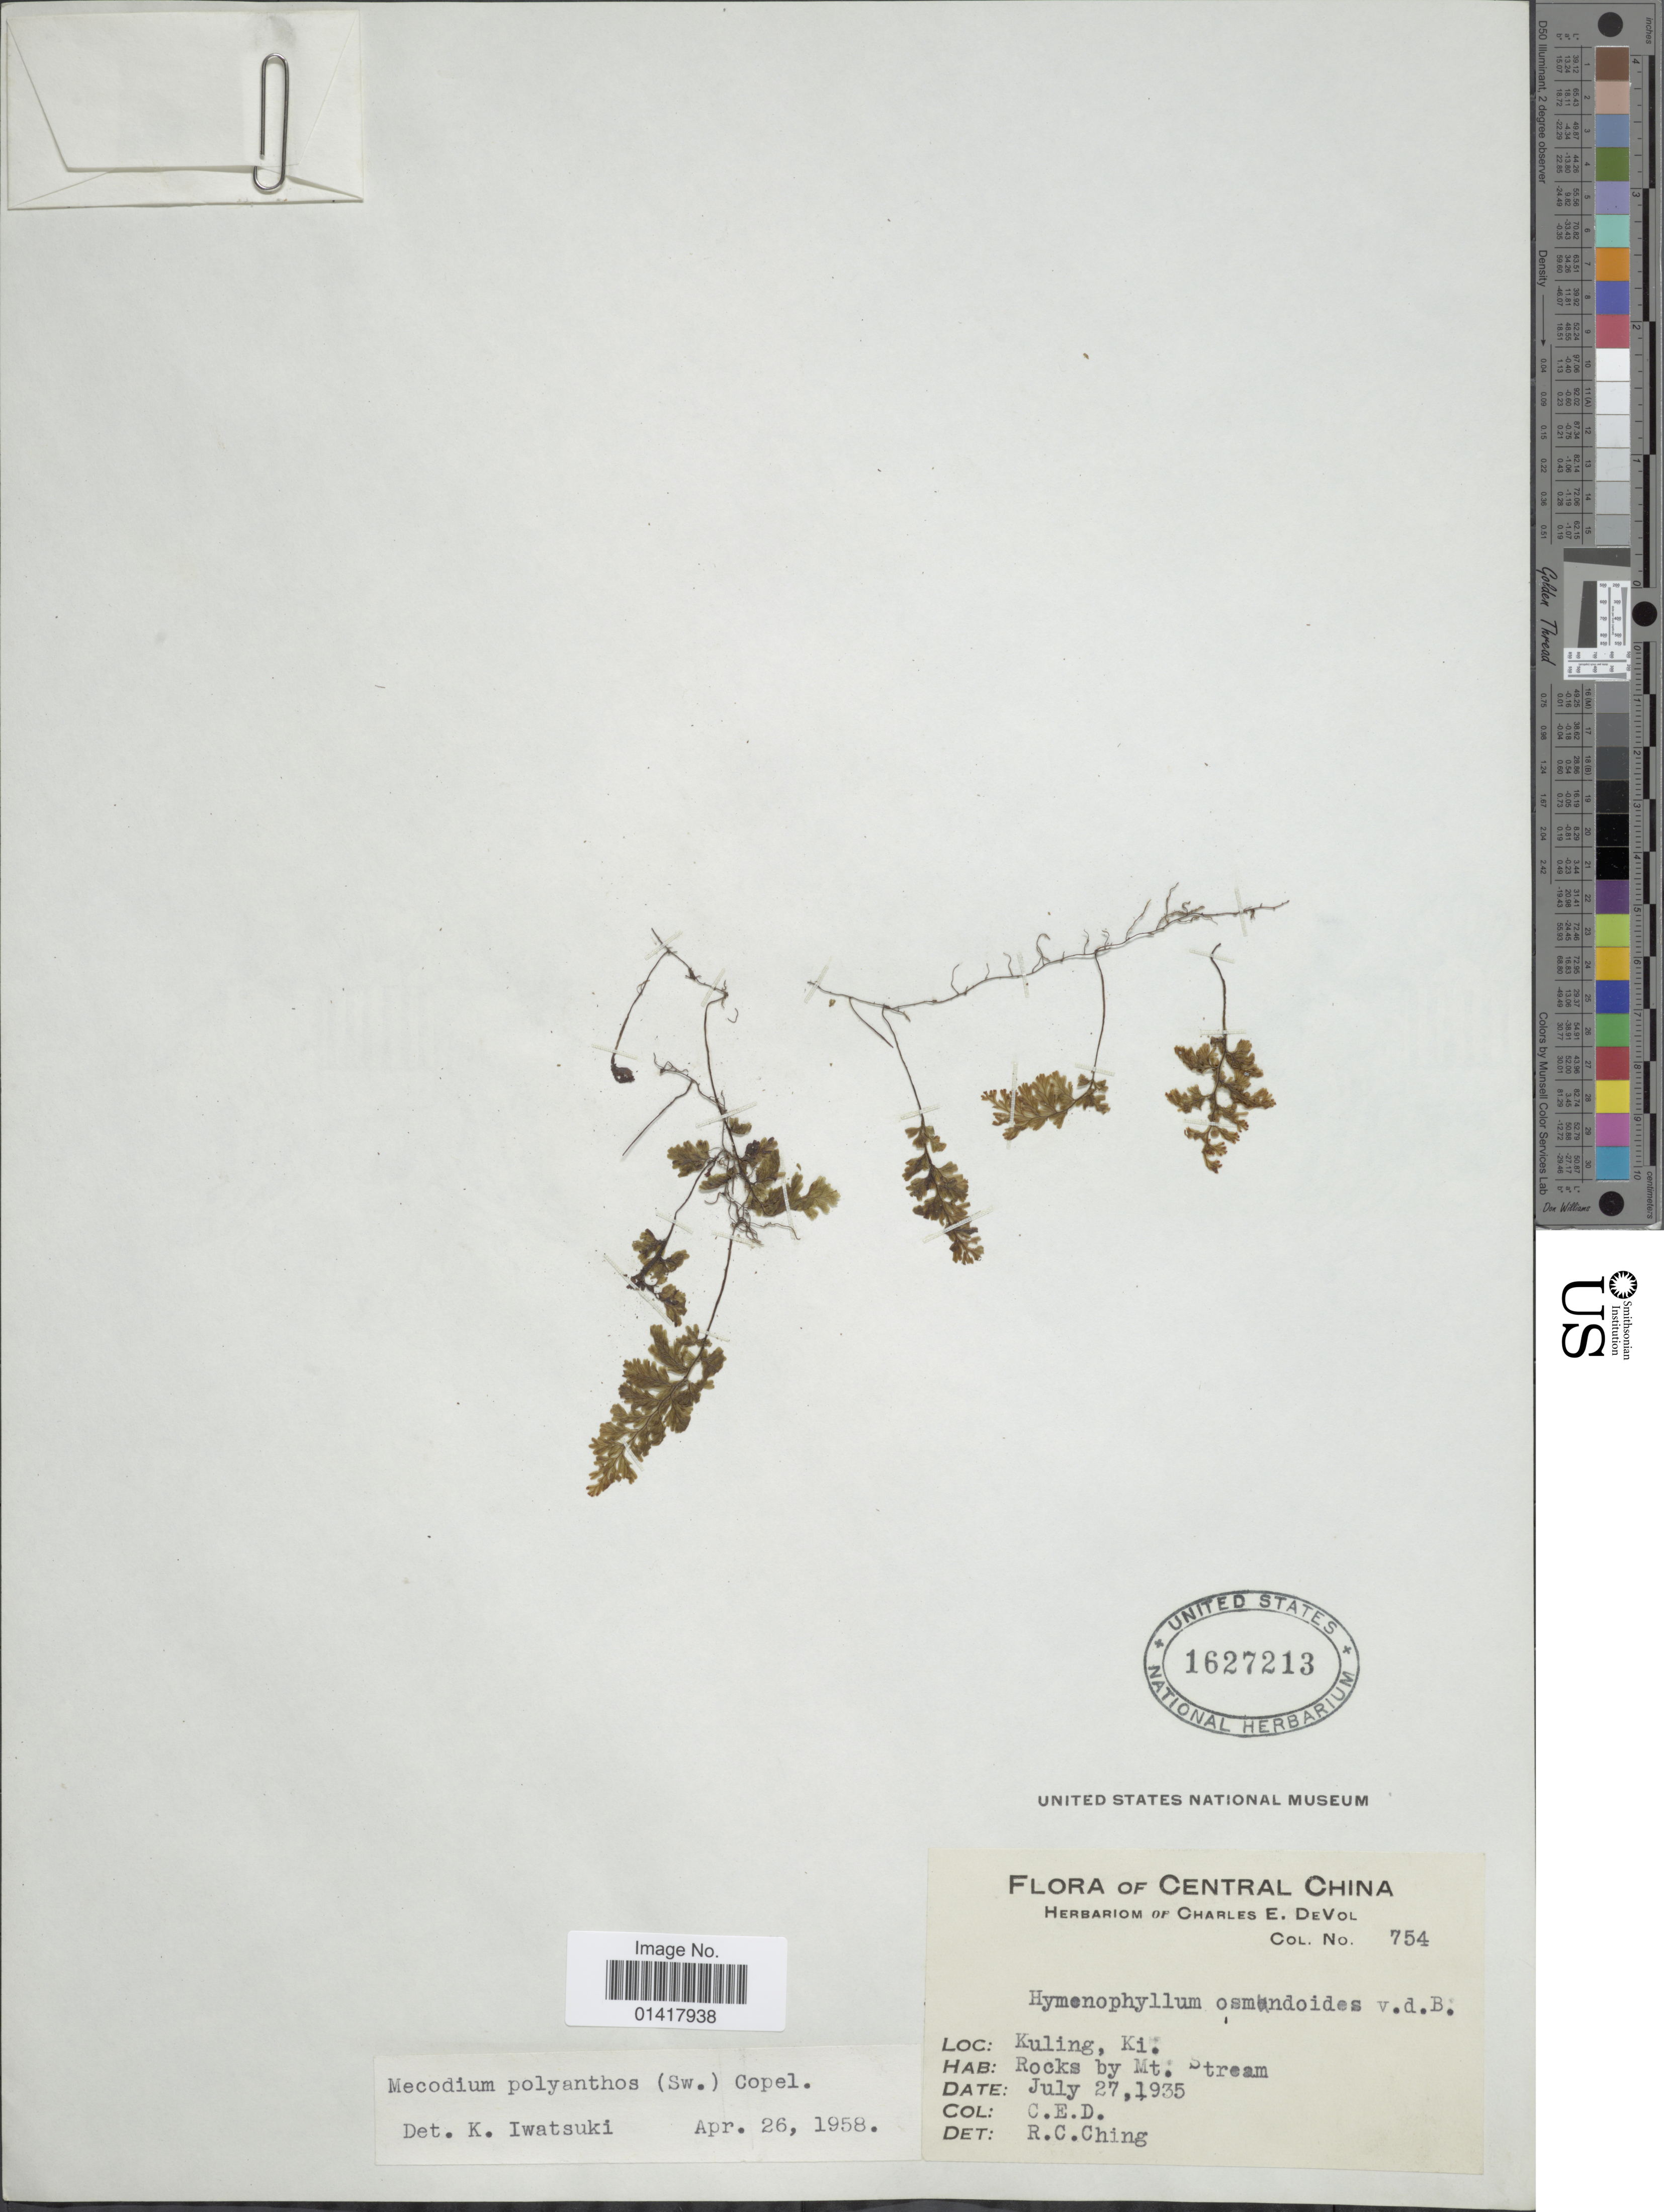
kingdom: Plantae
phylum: Tracheophyta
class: Polypodiopsida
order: Hymenophyllales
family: Hymenophyllaceae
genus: Hymenophyllum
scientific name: Hymenophyllum polyanthos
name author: (Sw.) Sw.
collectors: C. E. De Vol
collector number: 754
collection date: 1935-07-27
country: China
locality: Kuling, Ki.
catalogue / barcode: US 1627213